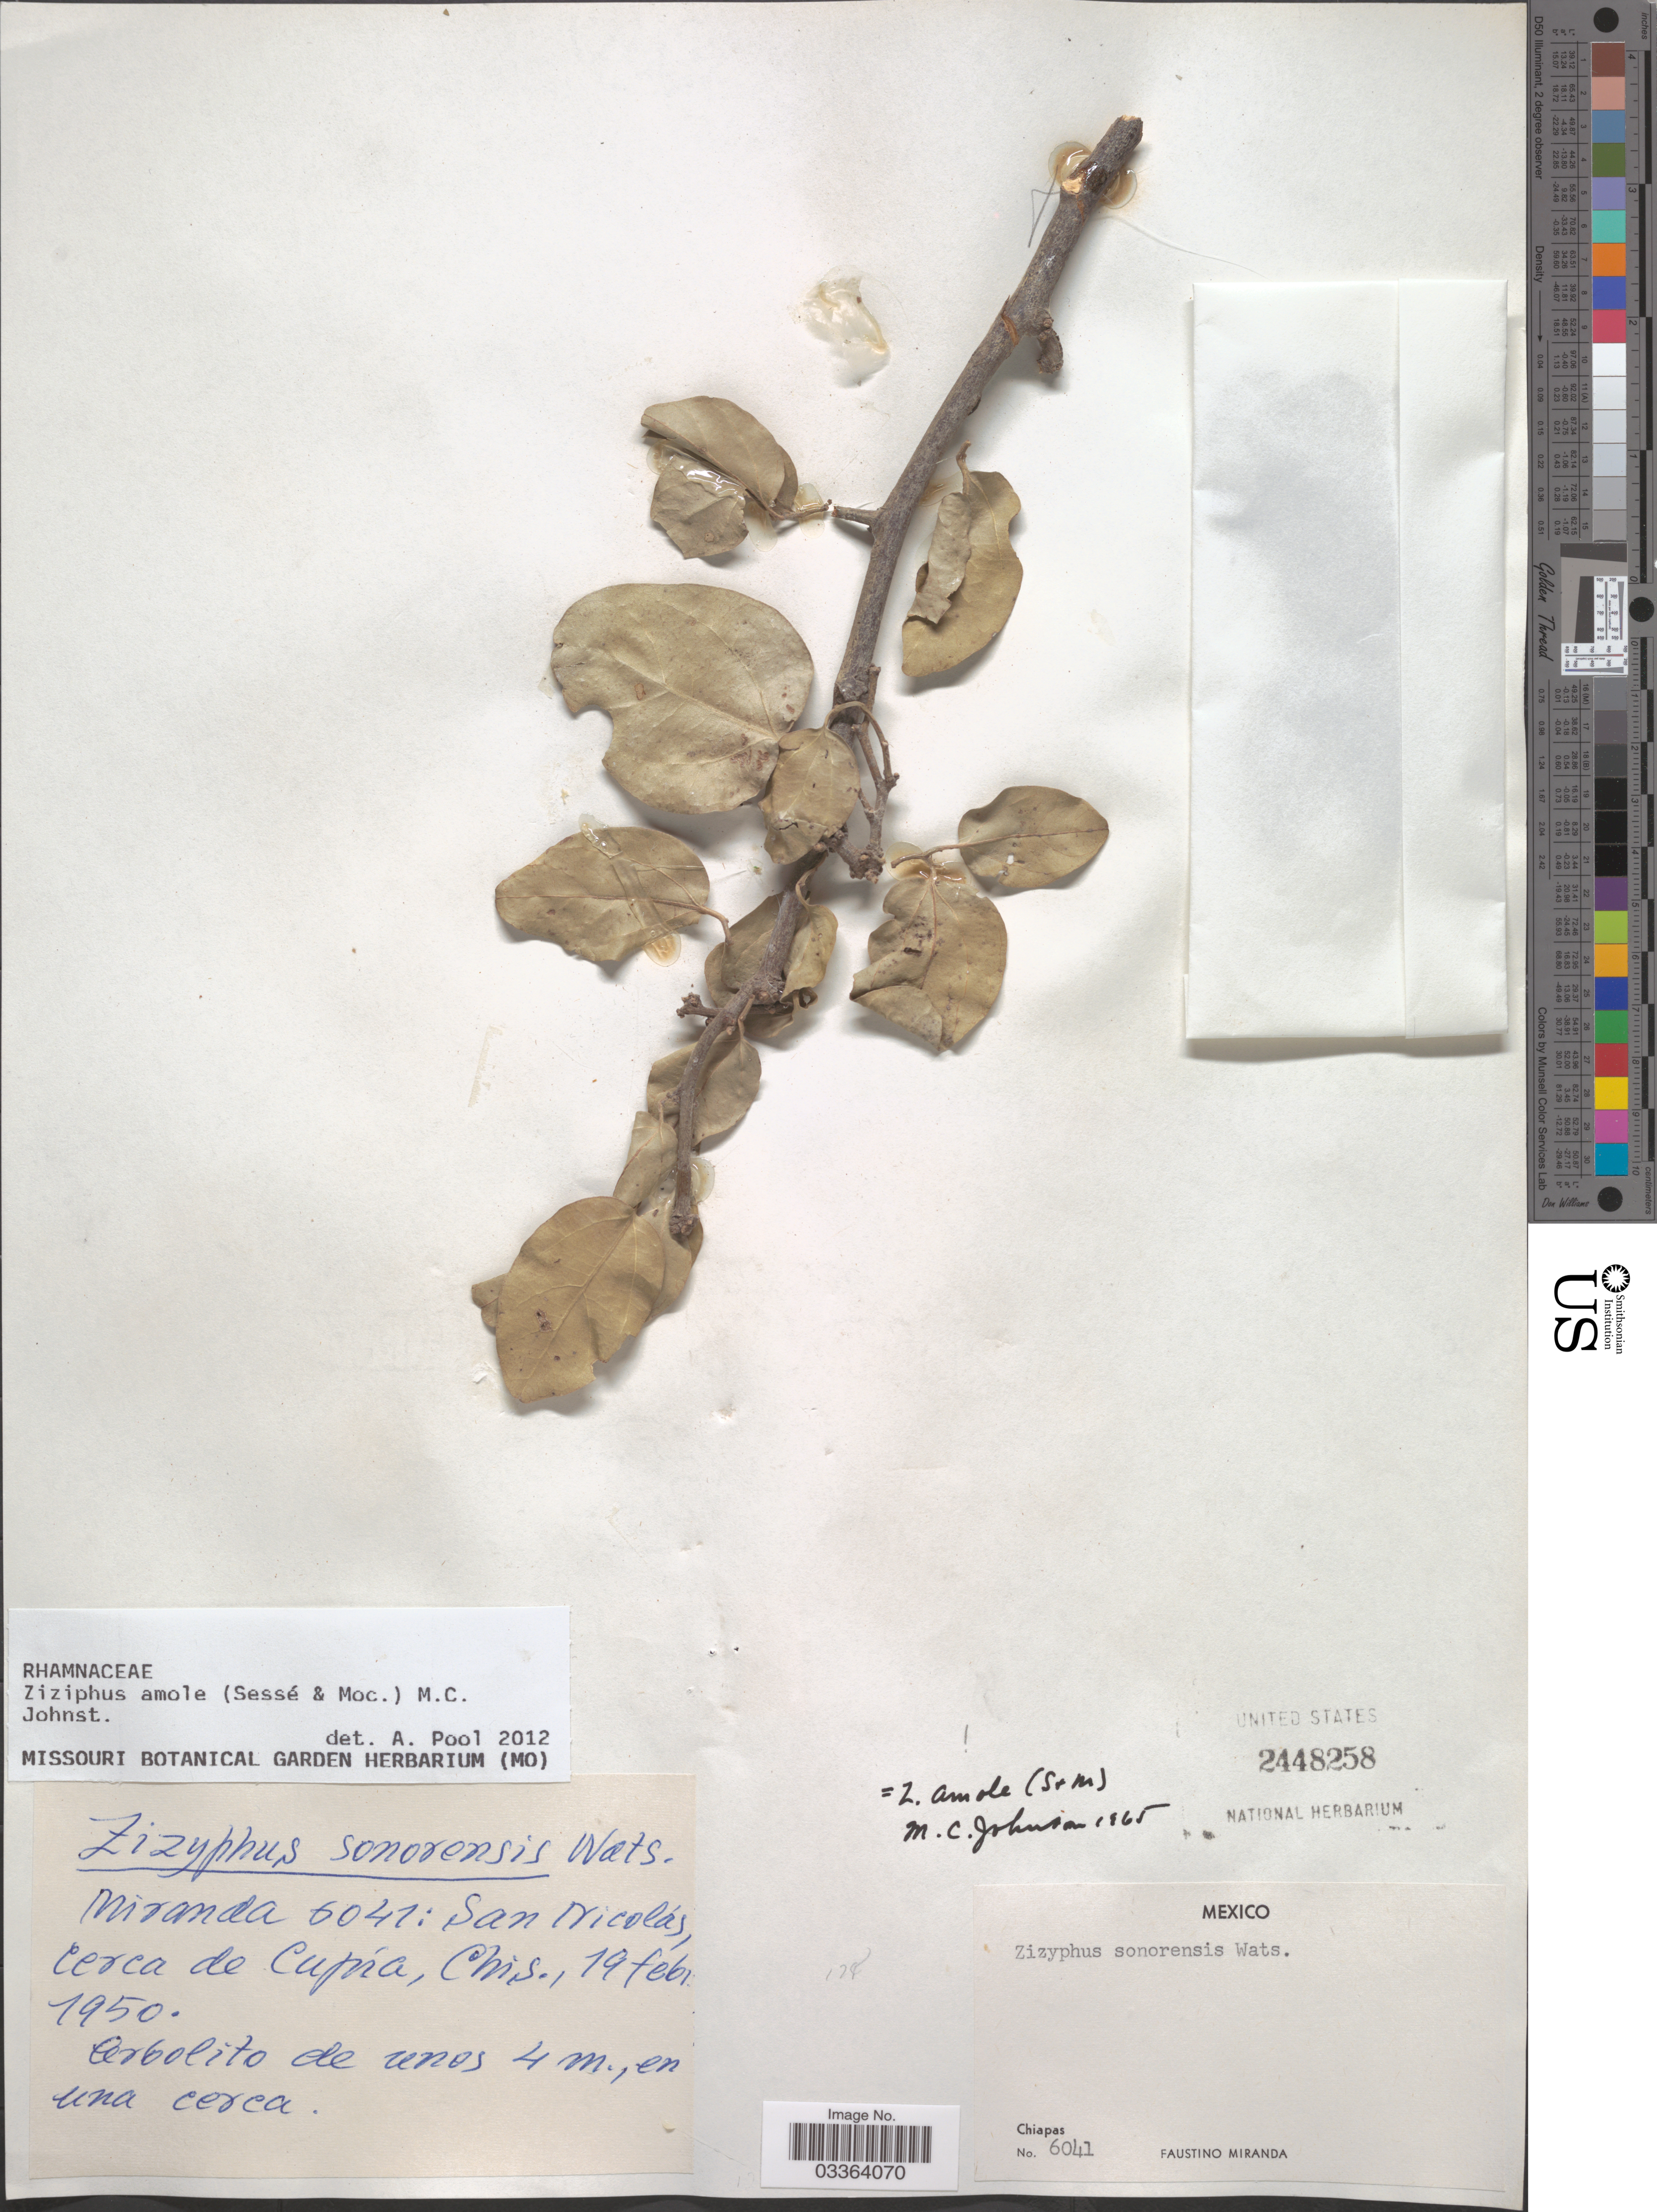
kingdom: Plantae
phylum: Tracheophyta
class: Magnoliopsida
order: Rosales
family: Rhamnaceae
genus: Sarcomphalus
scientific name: Sarcomphalus amole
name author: (Sessé & Moc.) Hauenschild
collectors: F. Miranda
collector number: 6041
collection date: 1950-02-19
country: Mexico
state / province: Chiapas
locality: San Nicolás, cerca de Cupía.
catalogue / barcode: US 2448258